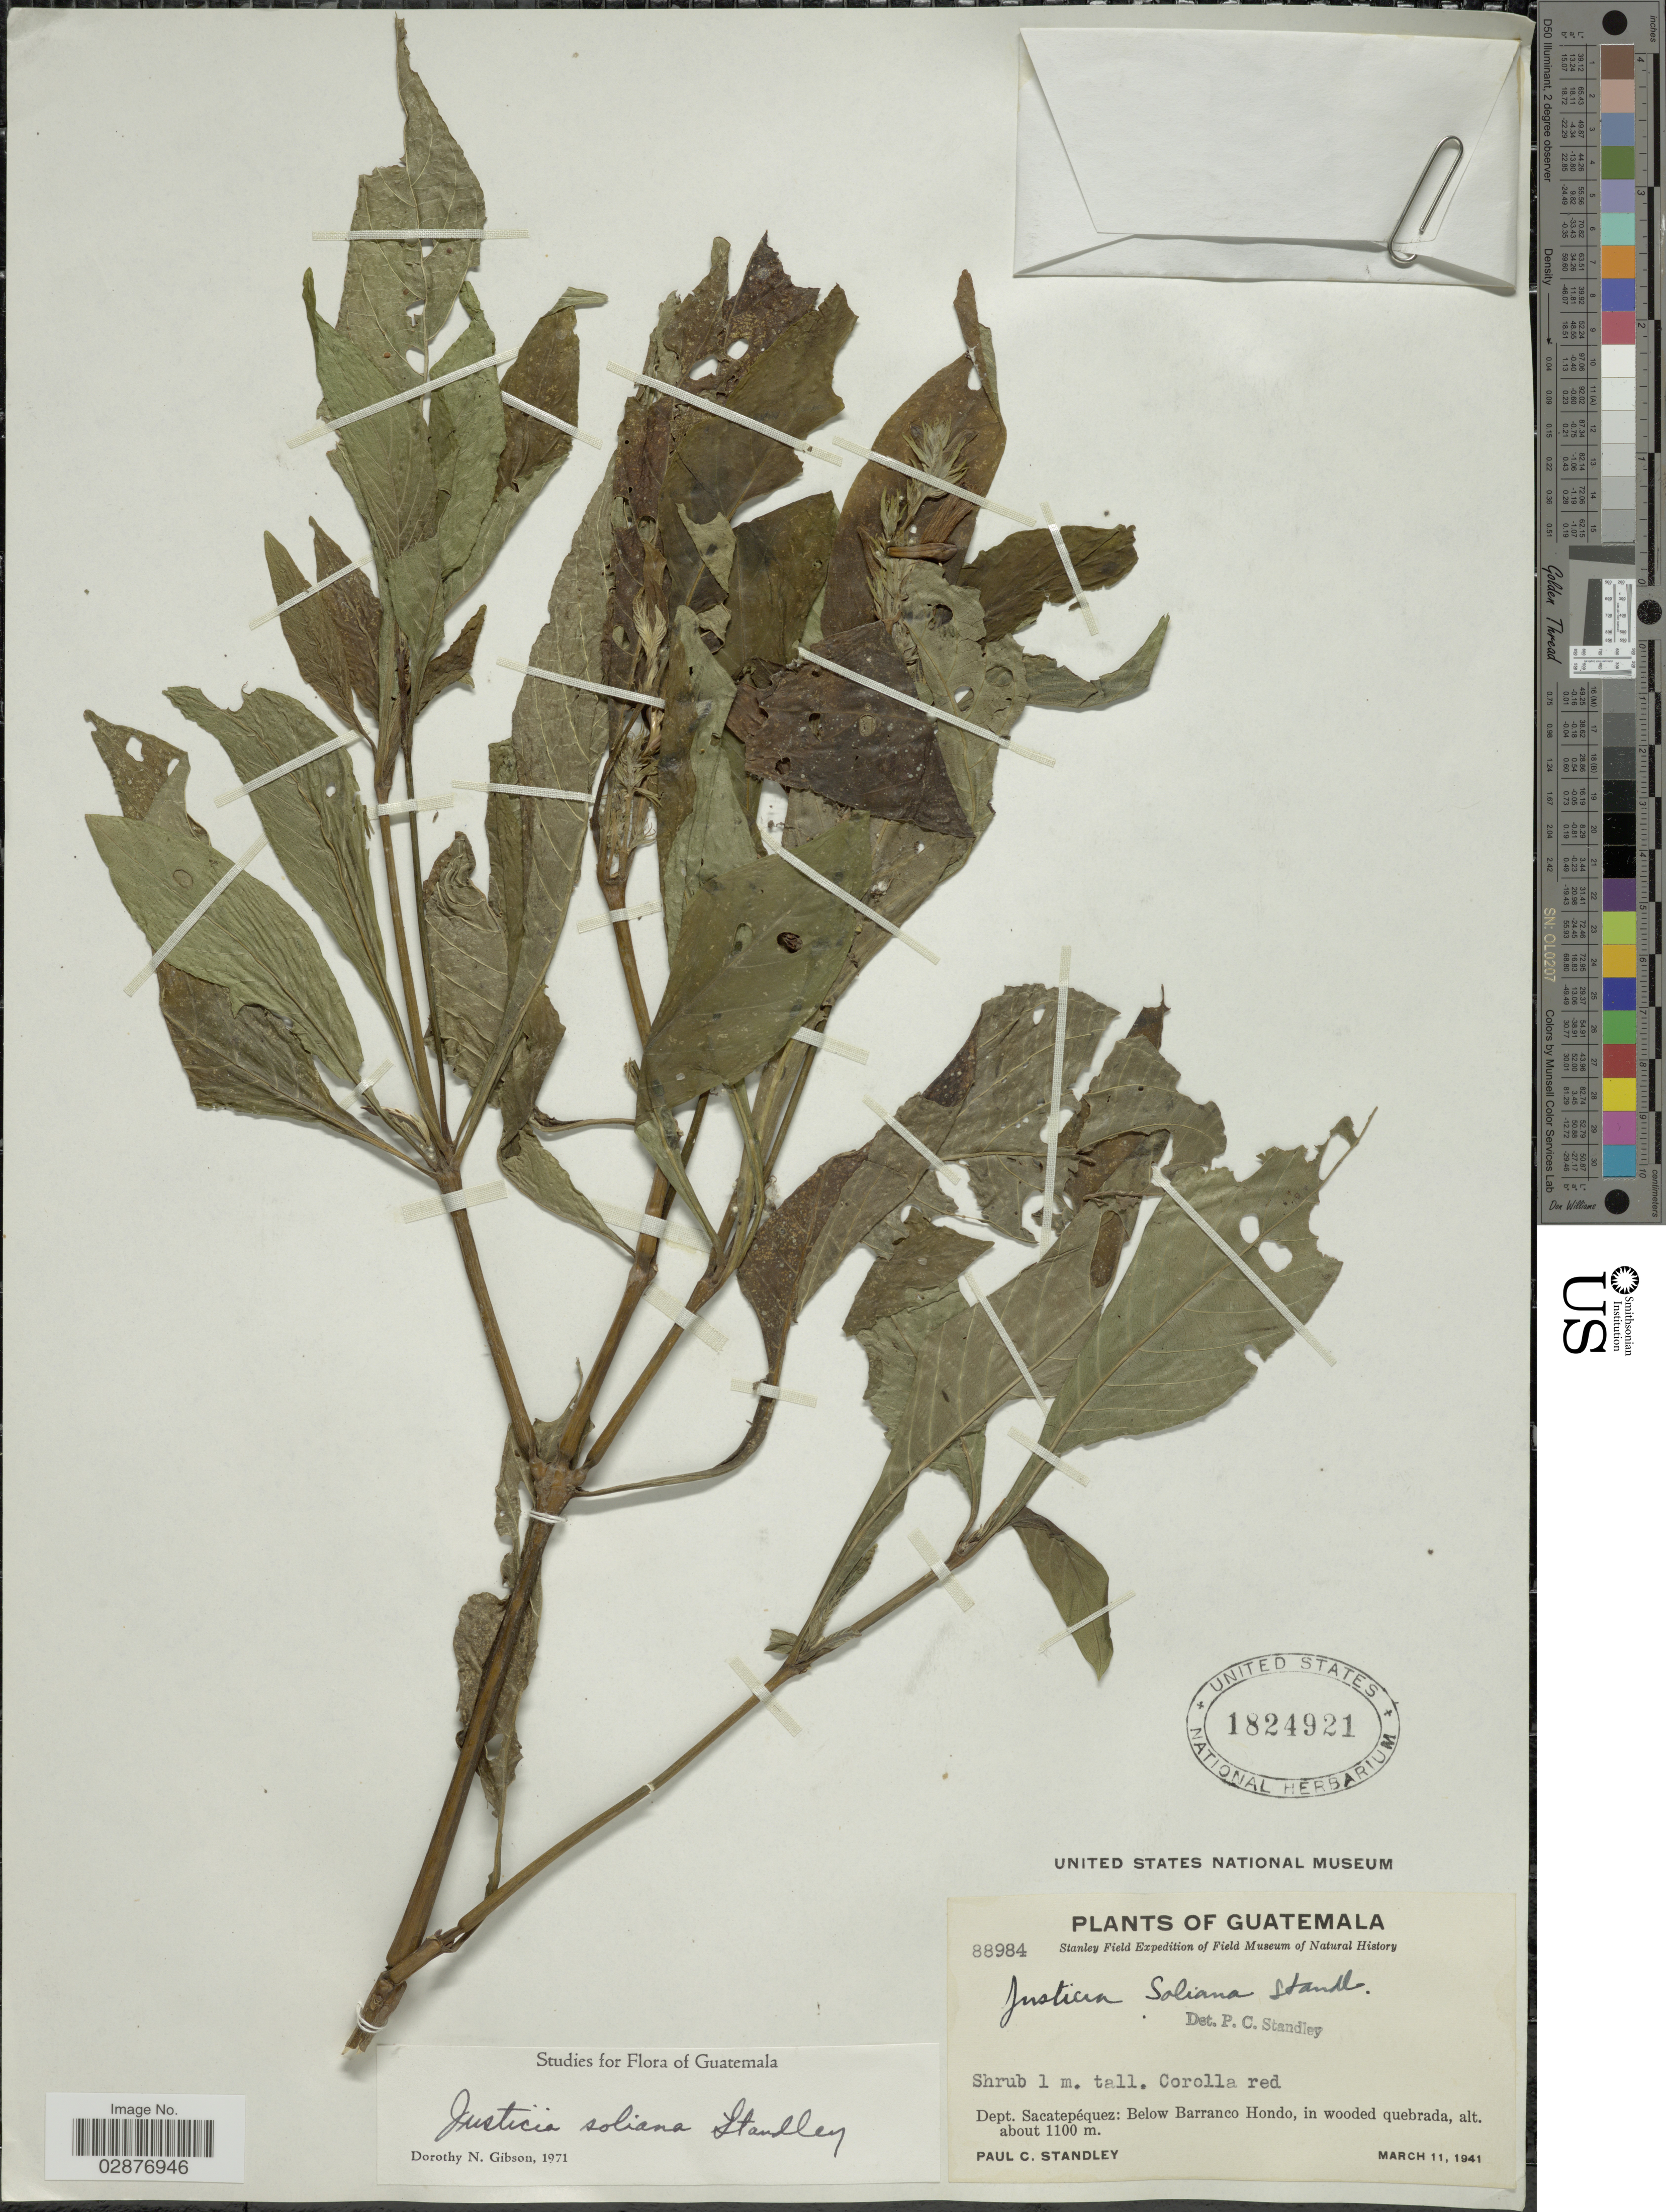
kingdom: Plantae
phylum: Tracheophyta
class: Magnoliopsida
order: Lamiales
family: Acanthaceae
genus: Justicia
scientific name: Justicia soliana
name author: Standl.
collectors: P. C. Standley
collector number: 88984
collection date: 1941-03-11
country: Guatemala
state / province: Sacatepéquez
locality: Dept. Sacatepéquez: Below Barranco Hondo, in wooded quebrada.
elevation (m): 1100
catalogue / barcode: US 1824921